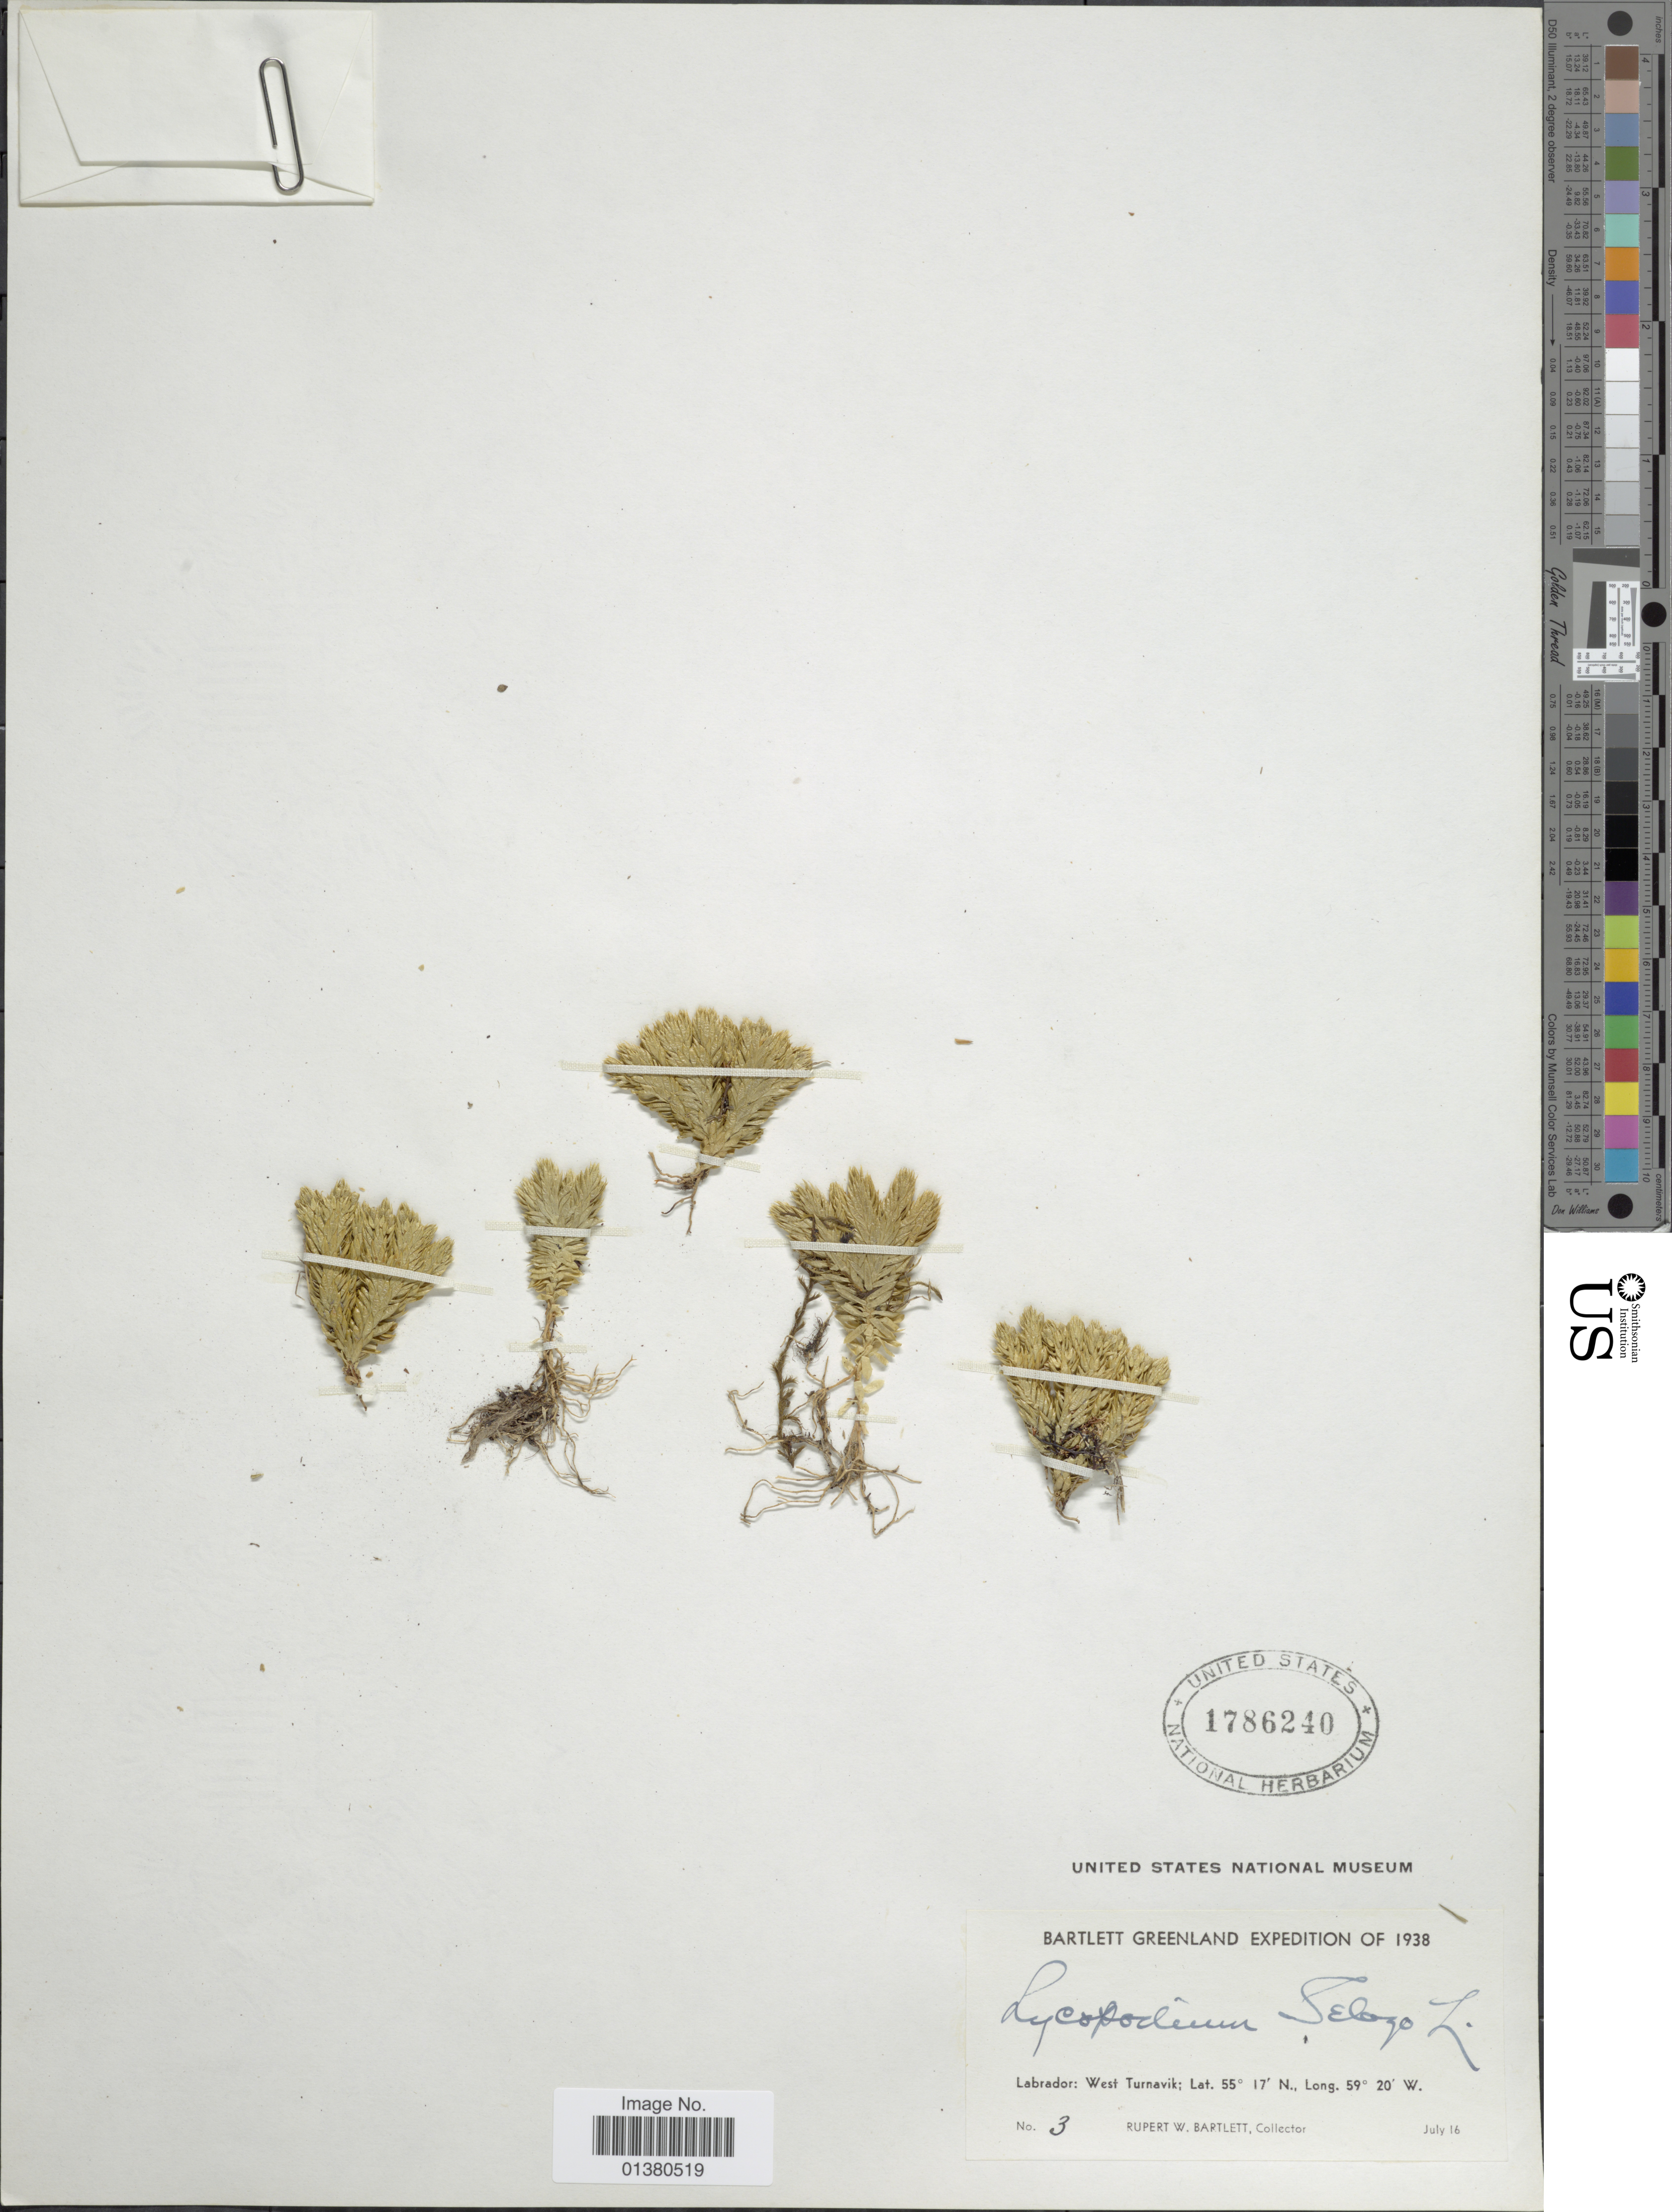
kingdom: Plantae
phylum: Tracheophyta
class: Lycopodiopsida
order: Lycopodiales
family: Lycopodiaceae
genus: Huperzia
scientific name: Huperzia selago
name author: (L.) Bernh. ex Schrank & Mart.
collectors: R. W. Bartlett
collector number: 3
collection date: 1938-07-16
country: Canada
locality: Labrador: West Turnavik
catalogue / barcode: US 1786240